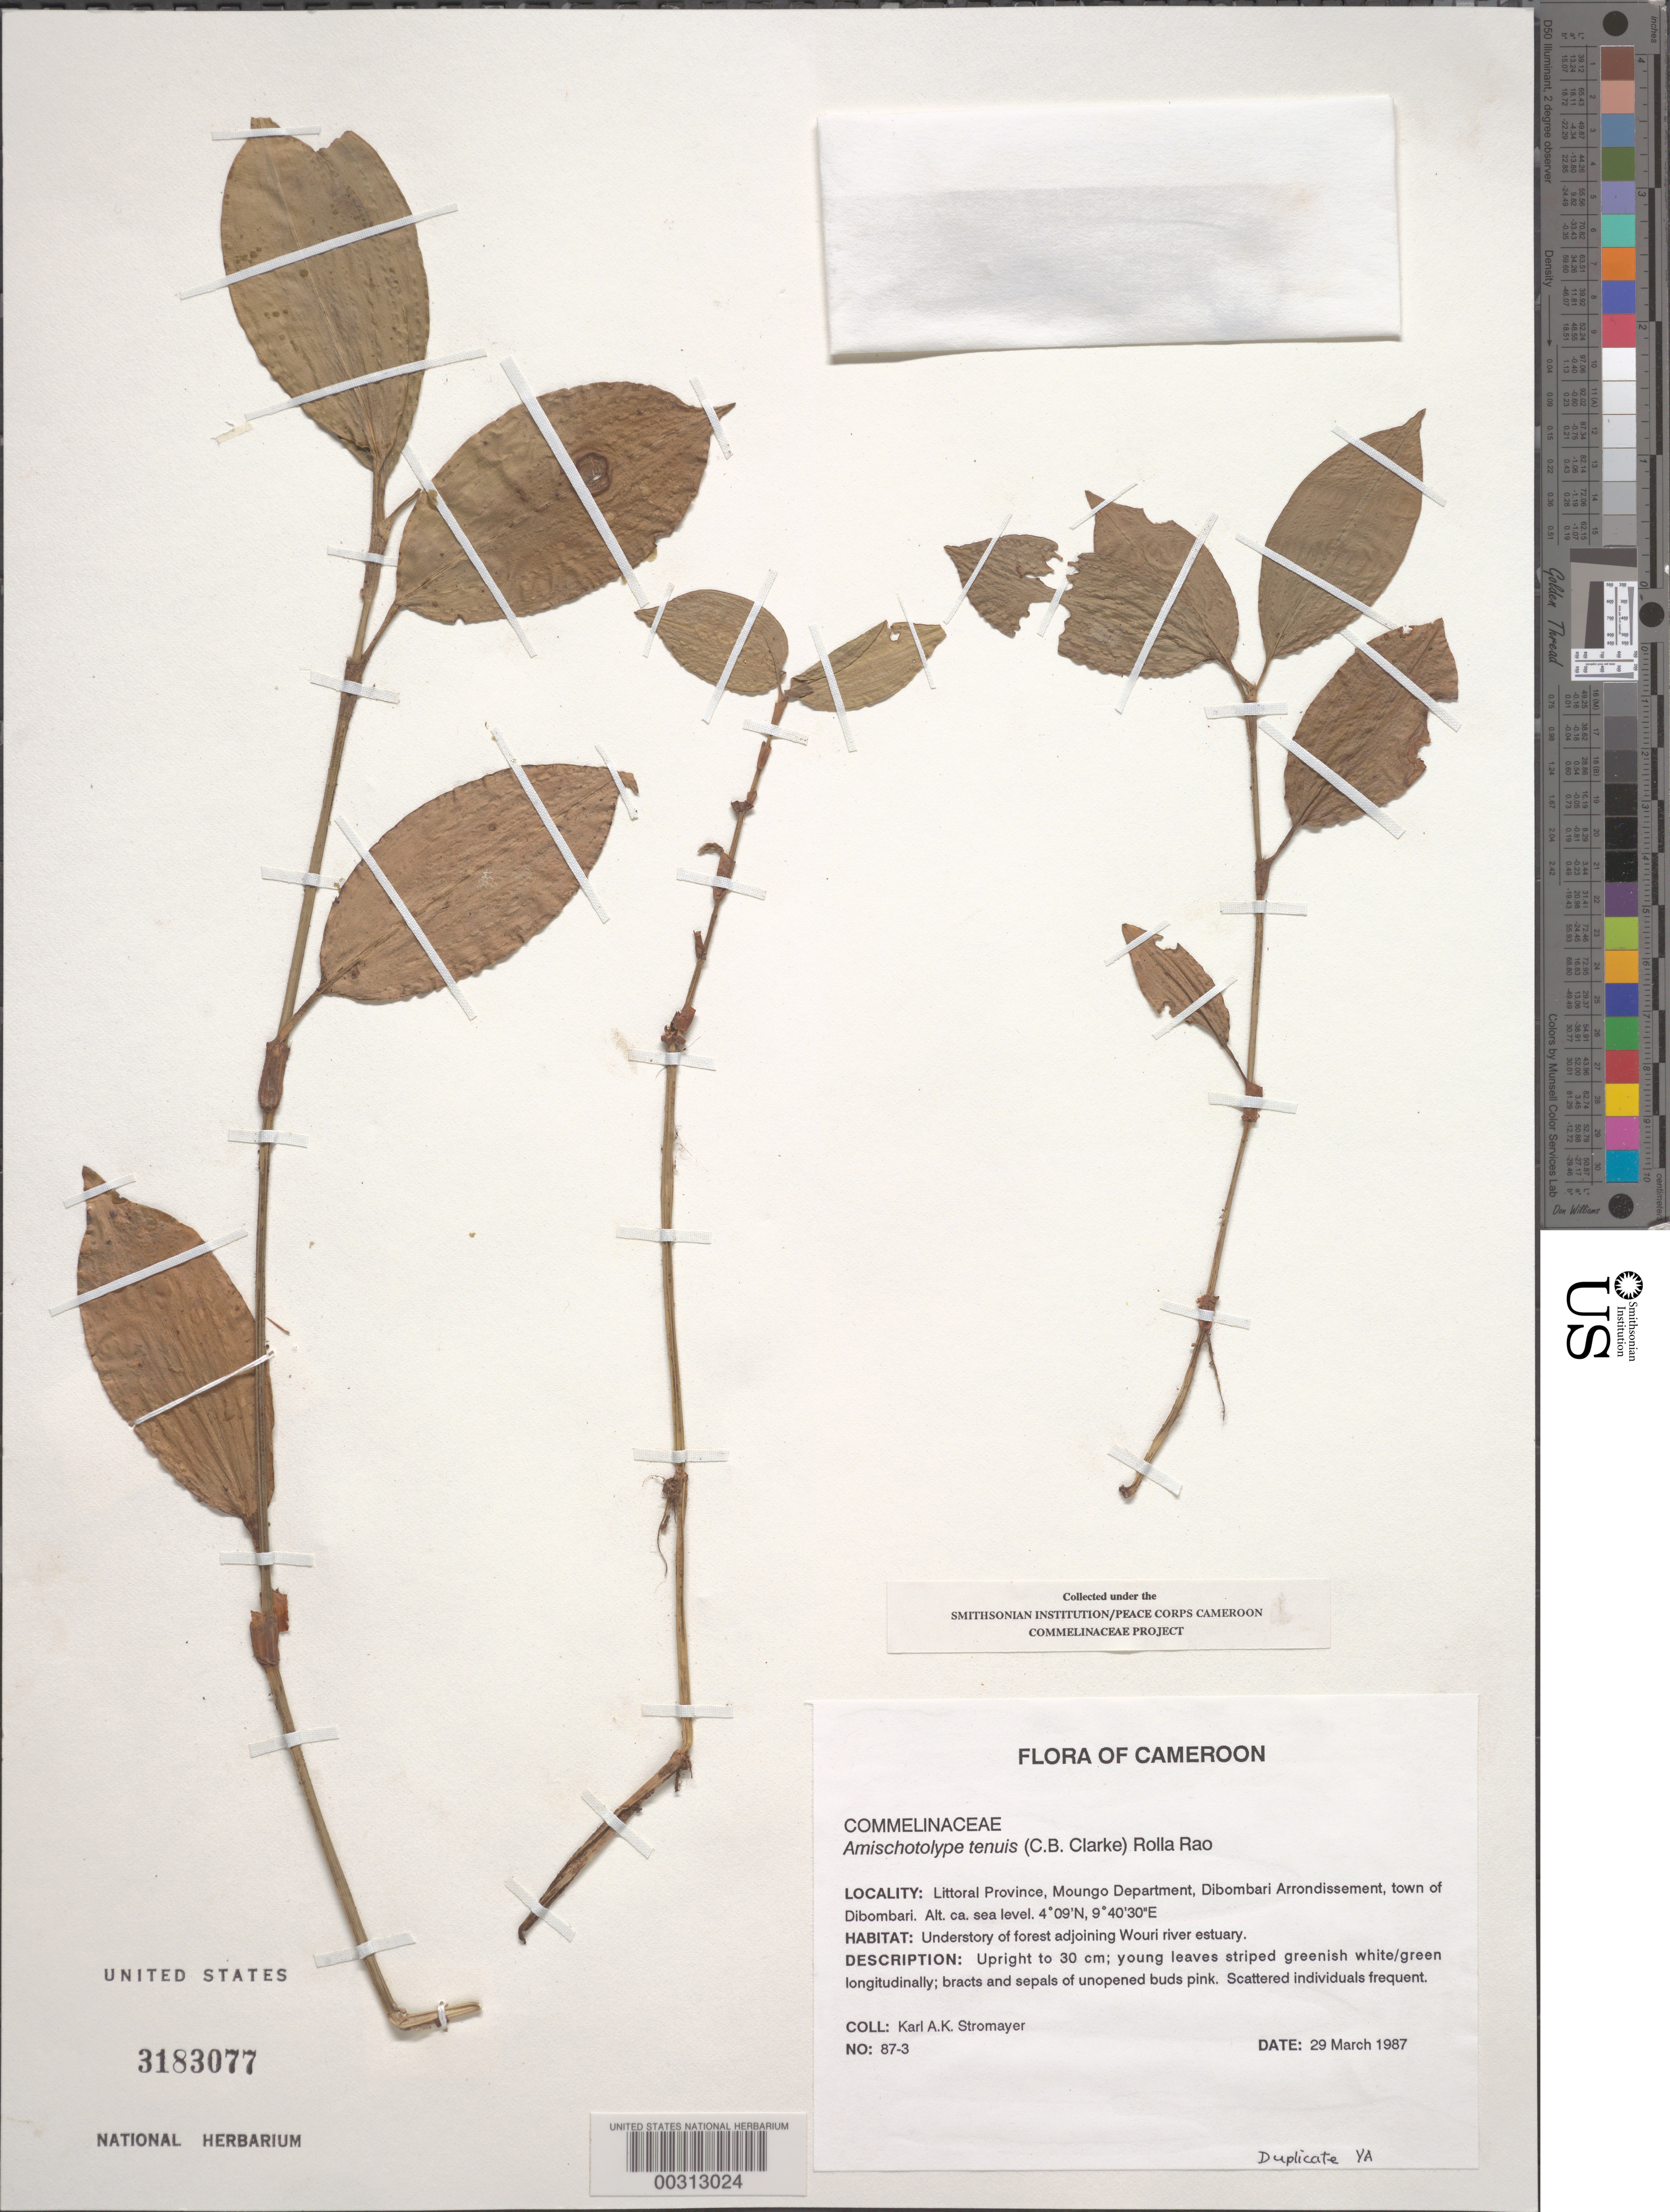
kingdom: Plantae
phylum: Tracheophyta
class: Liliopsida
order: Commelinales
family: Commelinaceae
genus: Amischotolype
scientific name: Amischotolype tenuis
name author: (C.B. Clarke) R.S. Rao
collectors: K. A. Stromayer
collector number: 87-3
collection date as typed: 29 Mar 1987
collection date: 1987-03-29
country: Cameroon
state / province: Littoral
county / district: Mungo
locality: Dibombari arrondissement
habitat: Understory of forest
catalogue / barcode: US 3183077